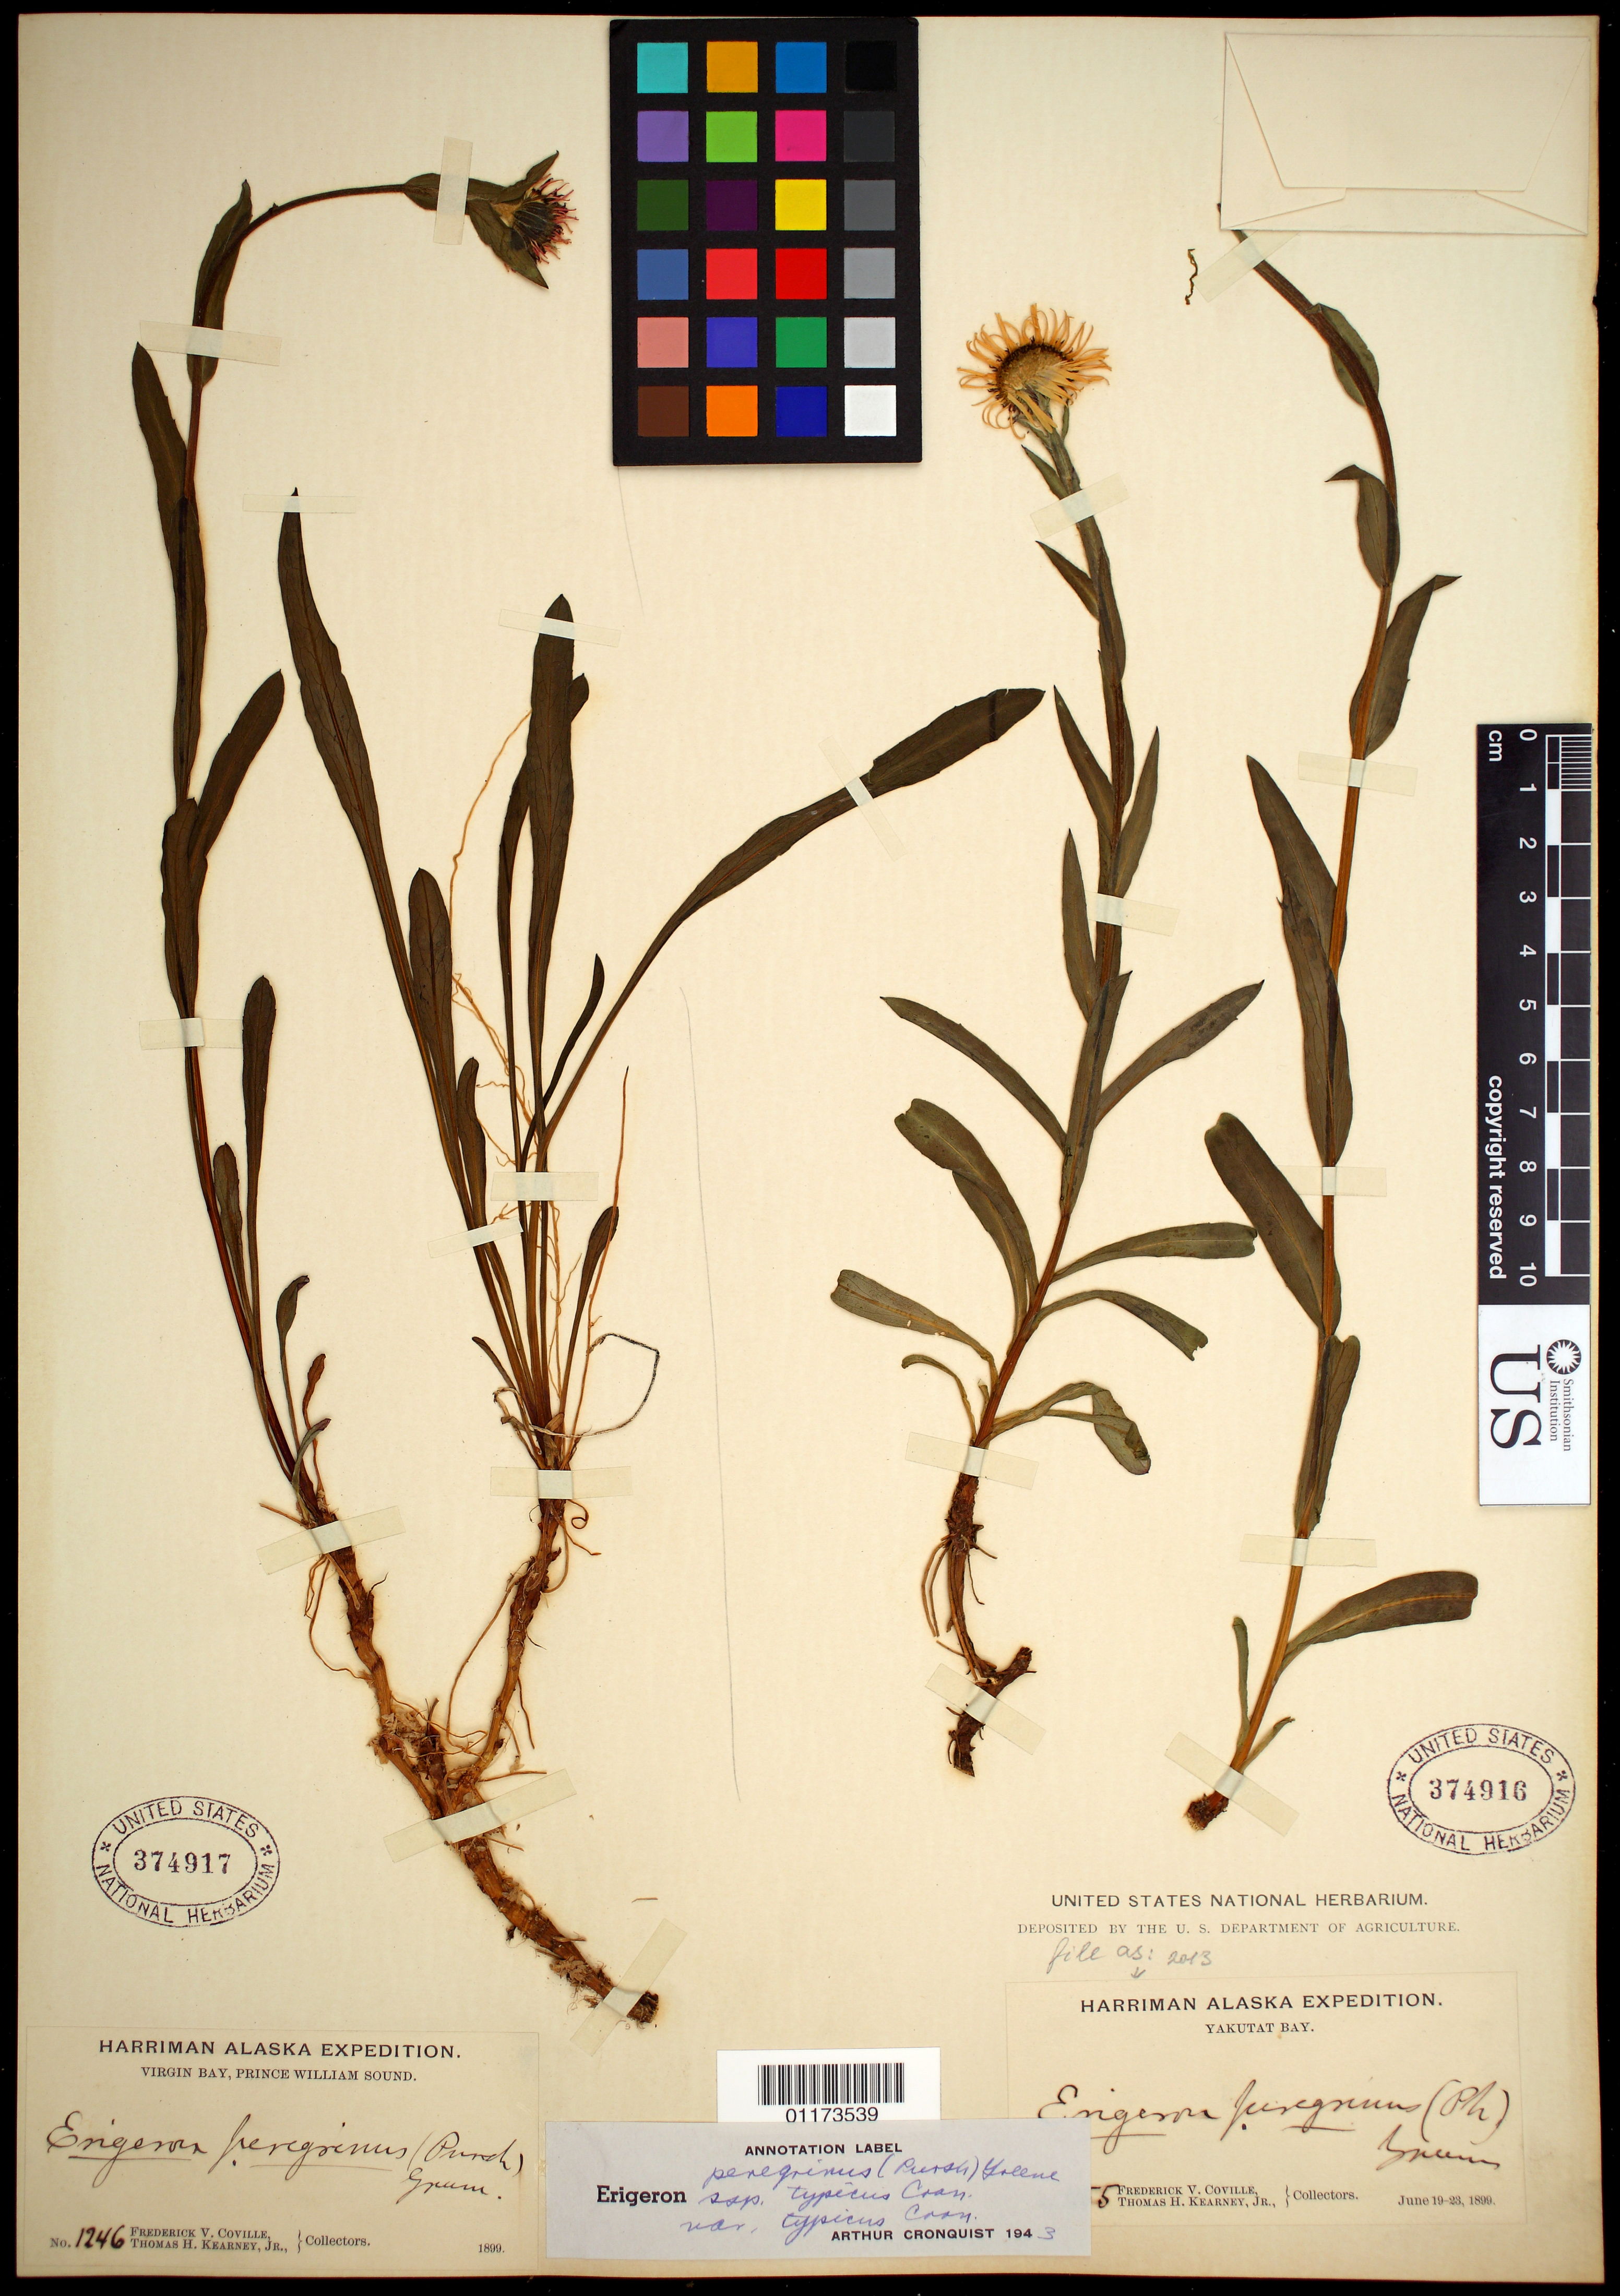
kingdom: Plantae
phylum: Tracheophyta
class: Magnoliopsida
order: Asterales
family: Asteraceae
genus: Erigeron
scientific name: Erigeron peregrinus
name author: (Banks ex Pursh) Greene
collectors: F. V. Coville & T. H. Kearney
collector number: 1246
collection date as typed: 1899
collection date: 1899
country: United States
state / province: Alaska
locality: Virgin Bay, William Sound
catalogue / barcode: US 374917-2